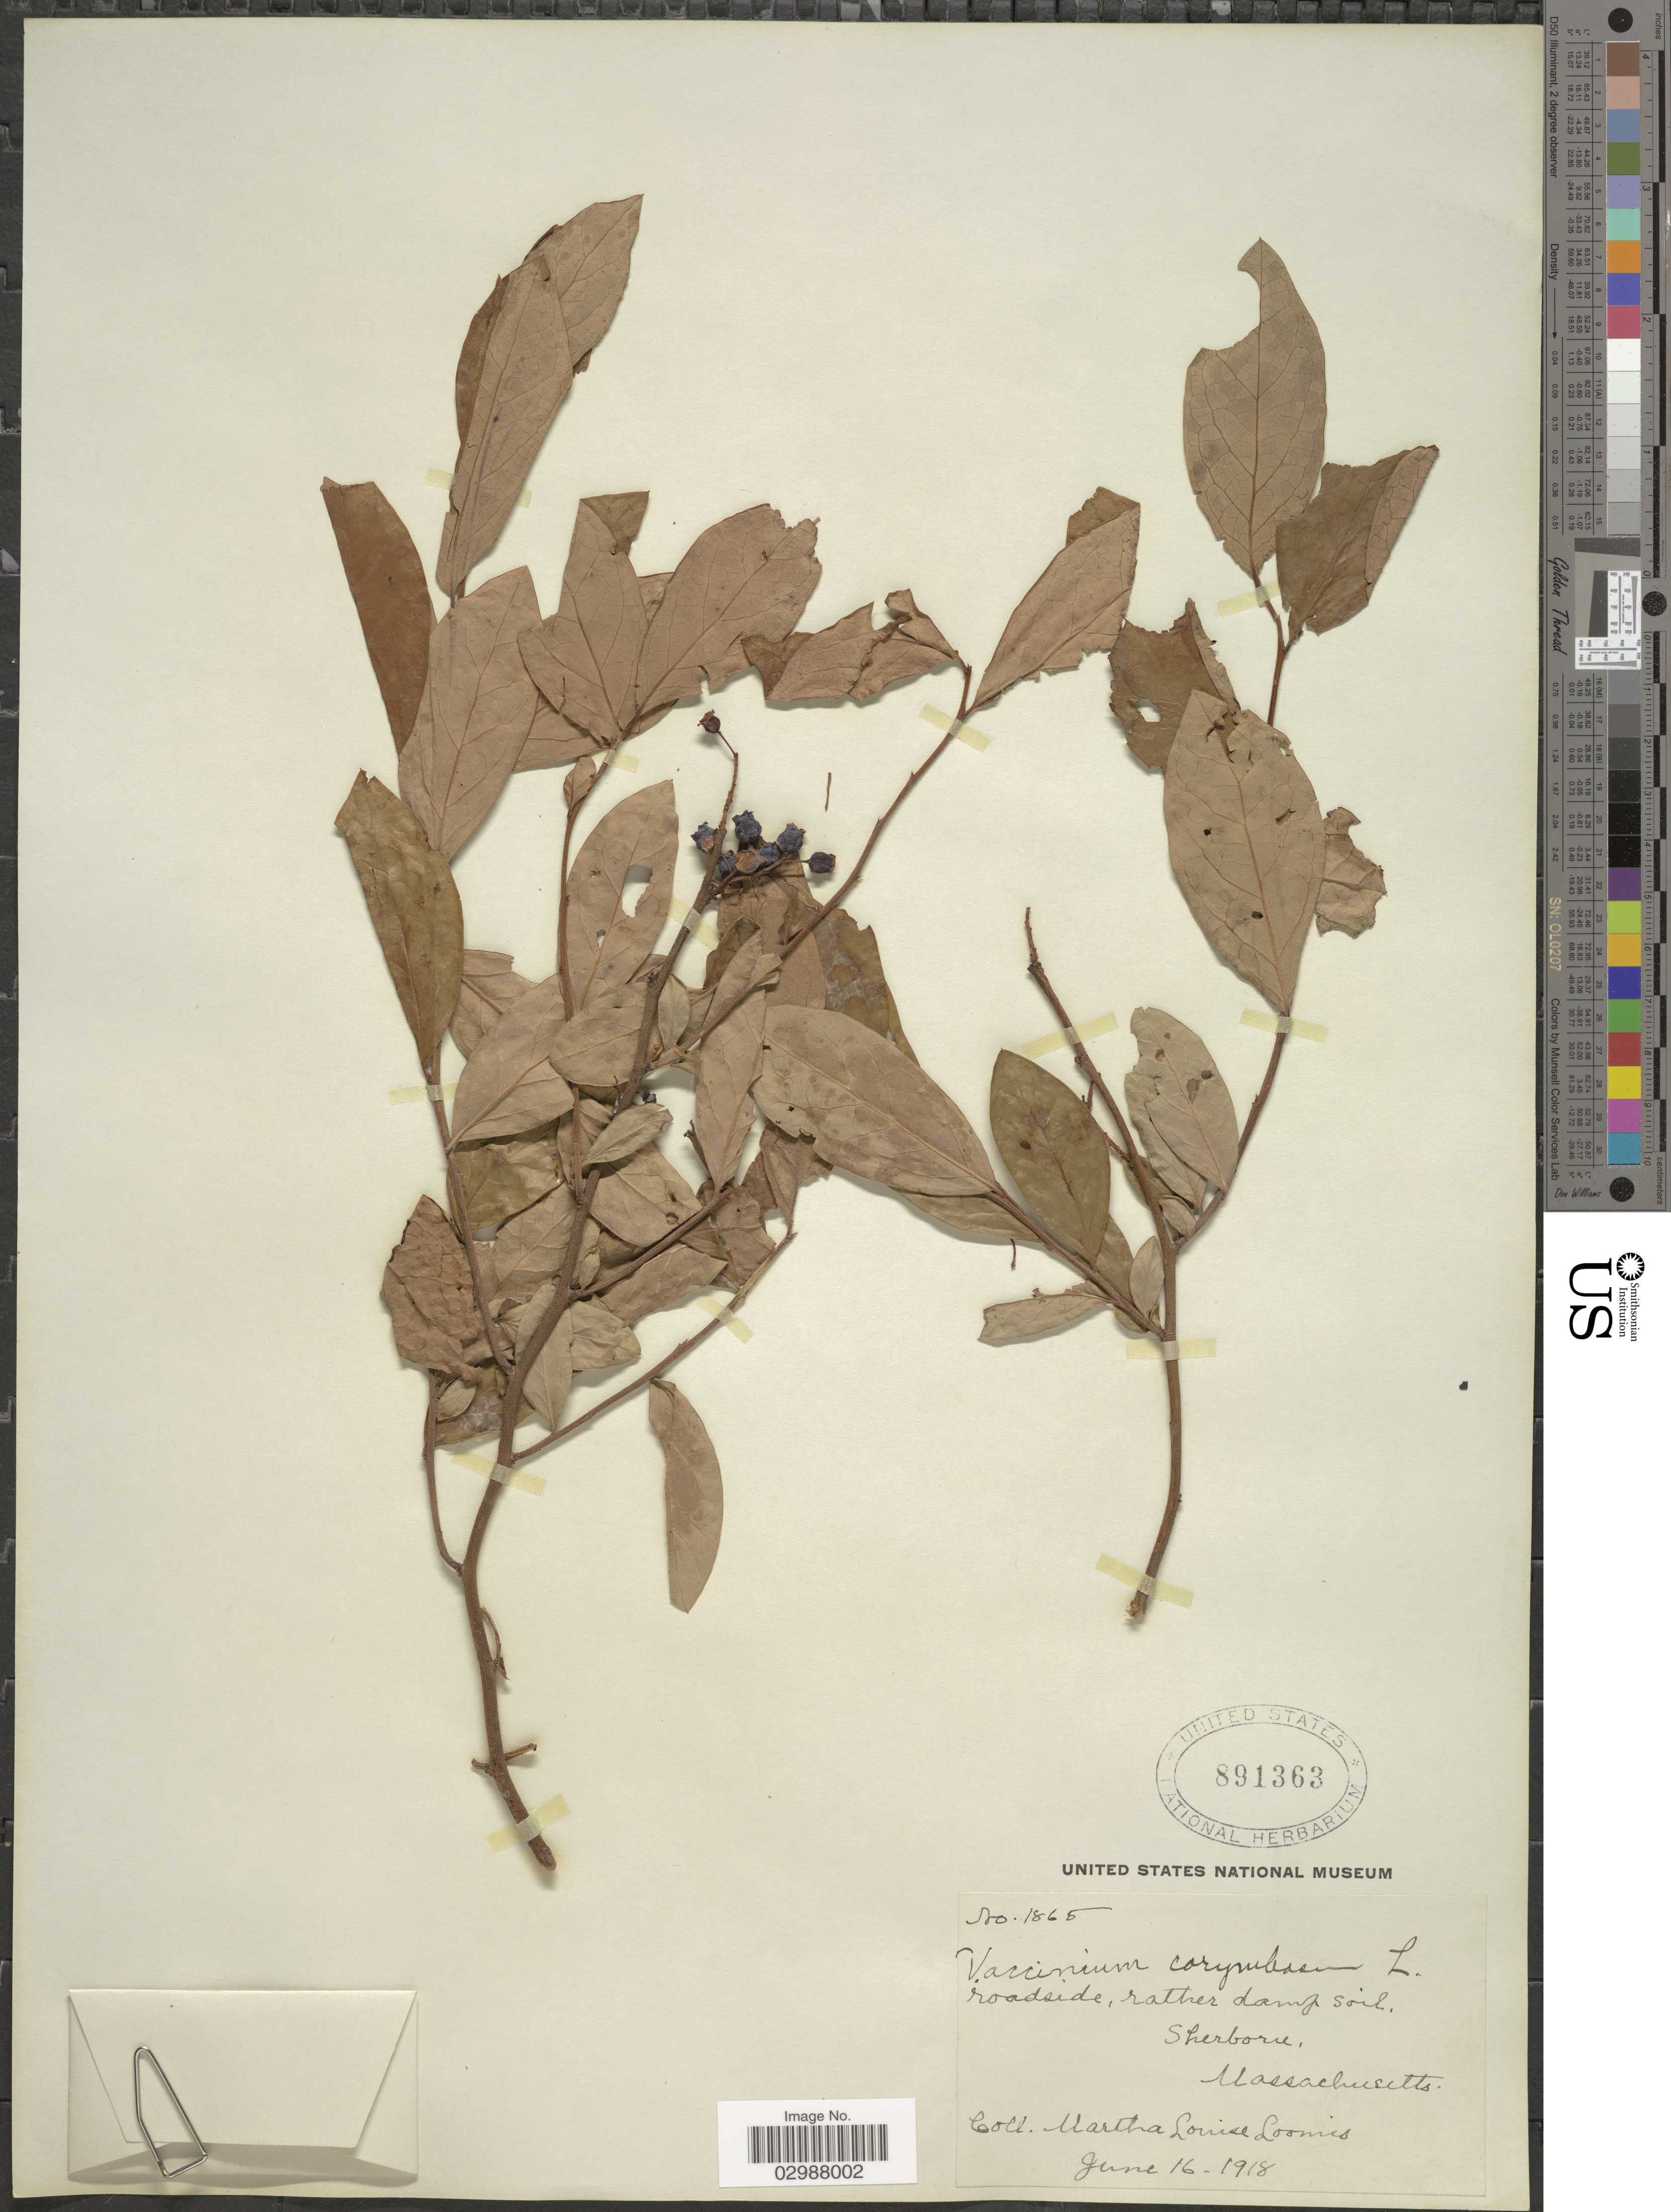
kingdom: Plantae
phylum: Tracheophyta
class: Magnoliopsida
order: Ericales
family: Ericaceae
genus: Vaccinium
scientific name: Vaccinium corymbosum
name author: L.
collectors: M. L. Loomis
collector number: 1865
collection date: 1918-06-16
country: United States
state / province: Massachusetts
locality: Roadside, rather damp soil, Sherborn.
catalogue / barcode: US 891363